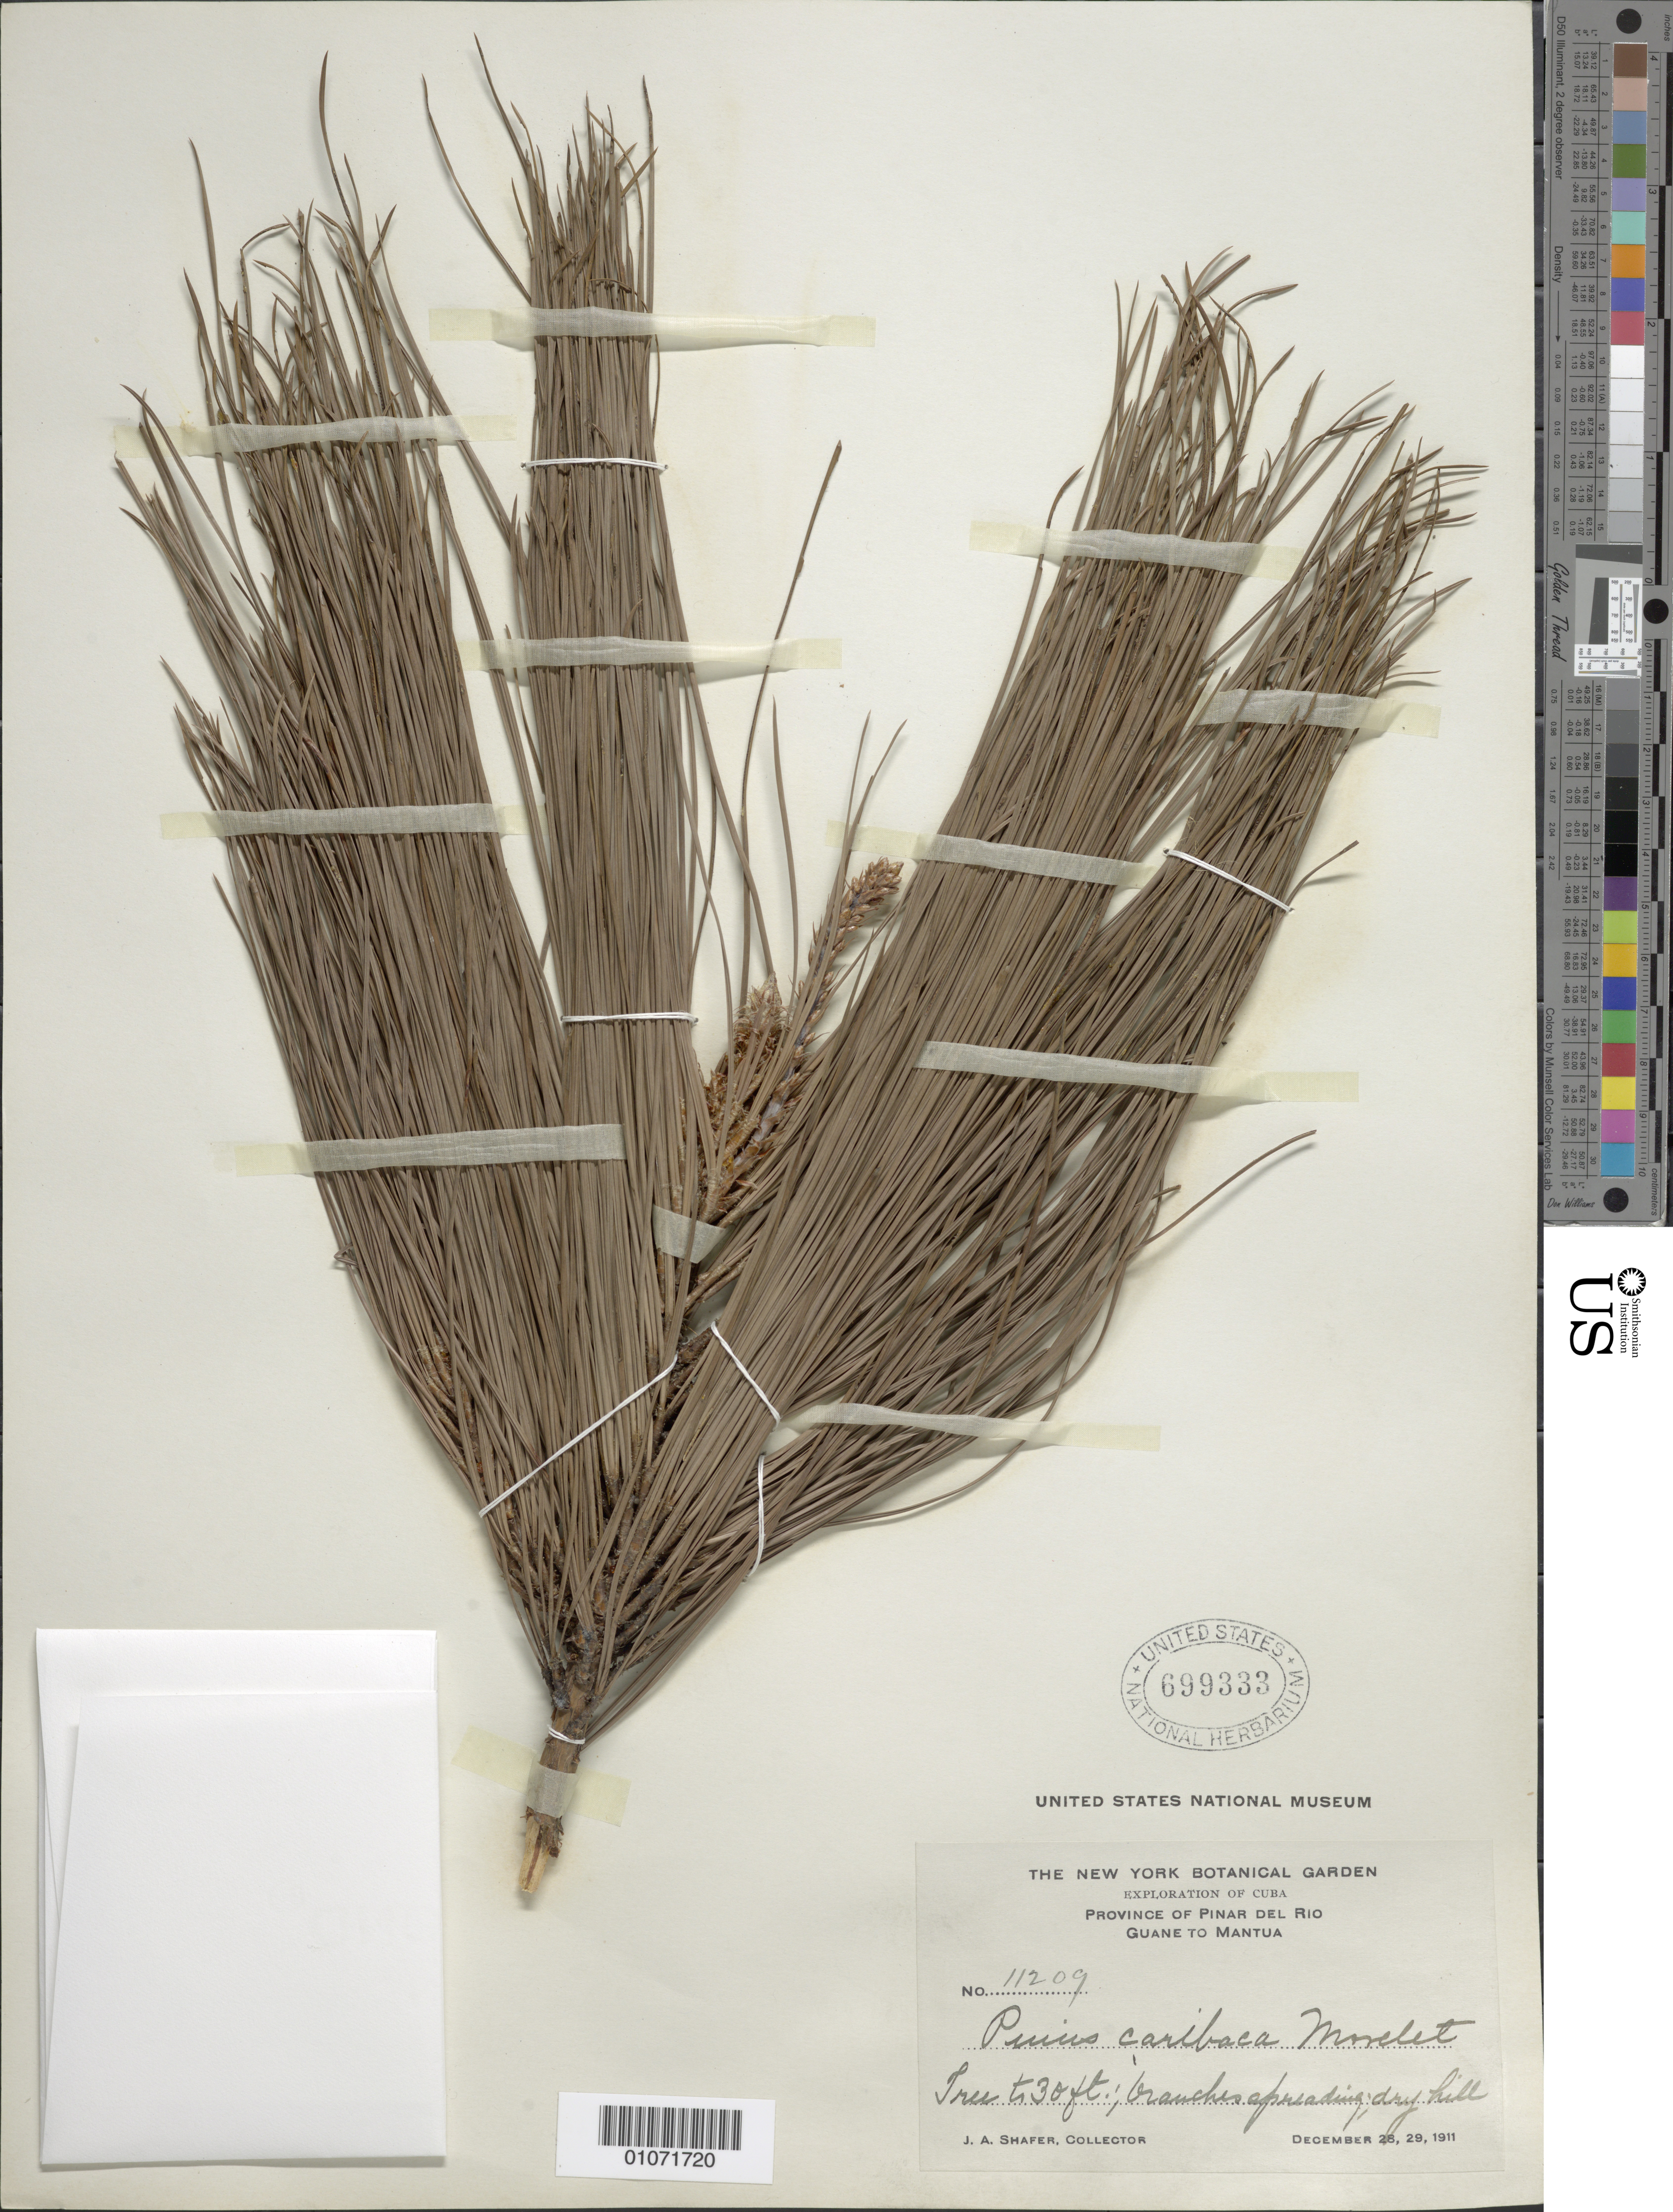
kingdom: Plantae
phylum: Tracheophyta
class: Pinopsida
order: Pinales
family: Pinaceae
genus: Pinus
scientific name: Pinus caribaea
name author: Morelet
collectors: J. A. Shafer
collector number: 11209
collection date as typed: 28 Dec 1911 to 29 Dec 1911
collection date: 1911-12-28/1911-12-29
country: Cuba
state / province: Pinar del Rio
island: Cuba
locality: Pinar del Rio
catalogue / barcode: US 699333